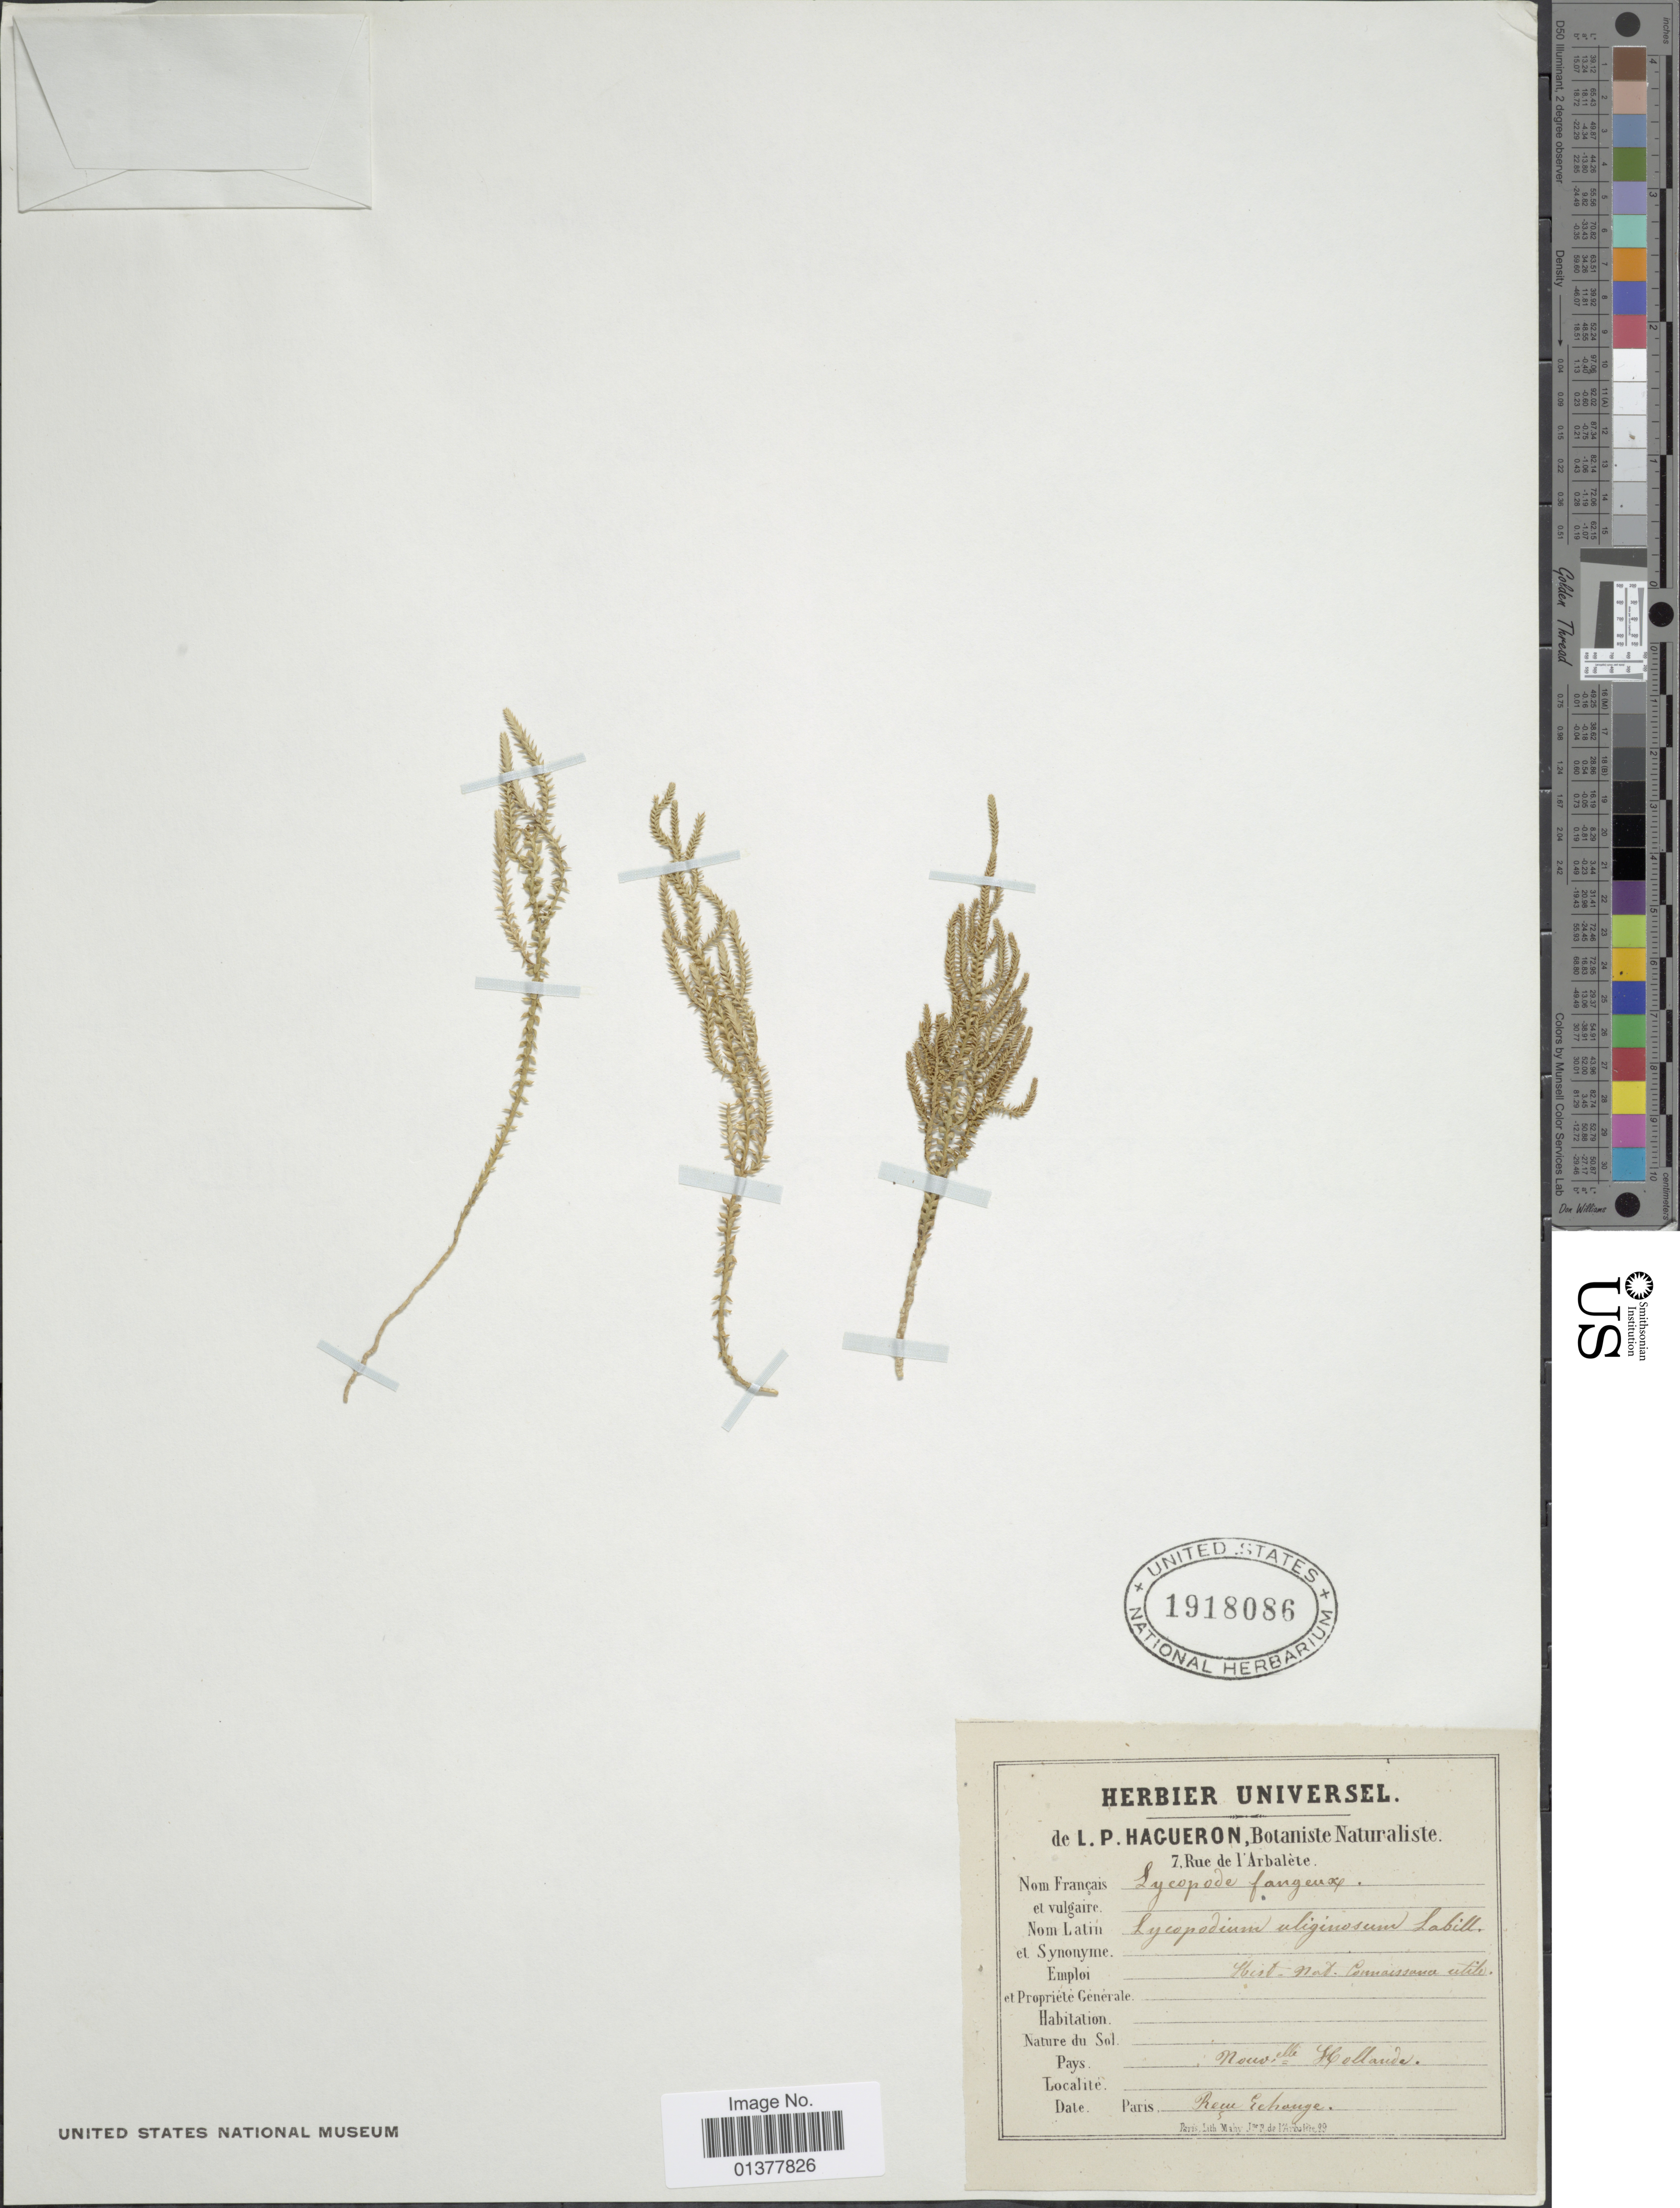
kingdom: Plantae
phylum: Tracheophyta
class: Lycopodiopsida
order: Selaginellales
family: Selaginellaceae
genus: Selaginella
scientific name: Selaginella uliginosa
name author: Spring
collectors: L. Hagueron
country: Indonesia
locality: Nouvelle Hollande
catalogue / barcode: US 1918086